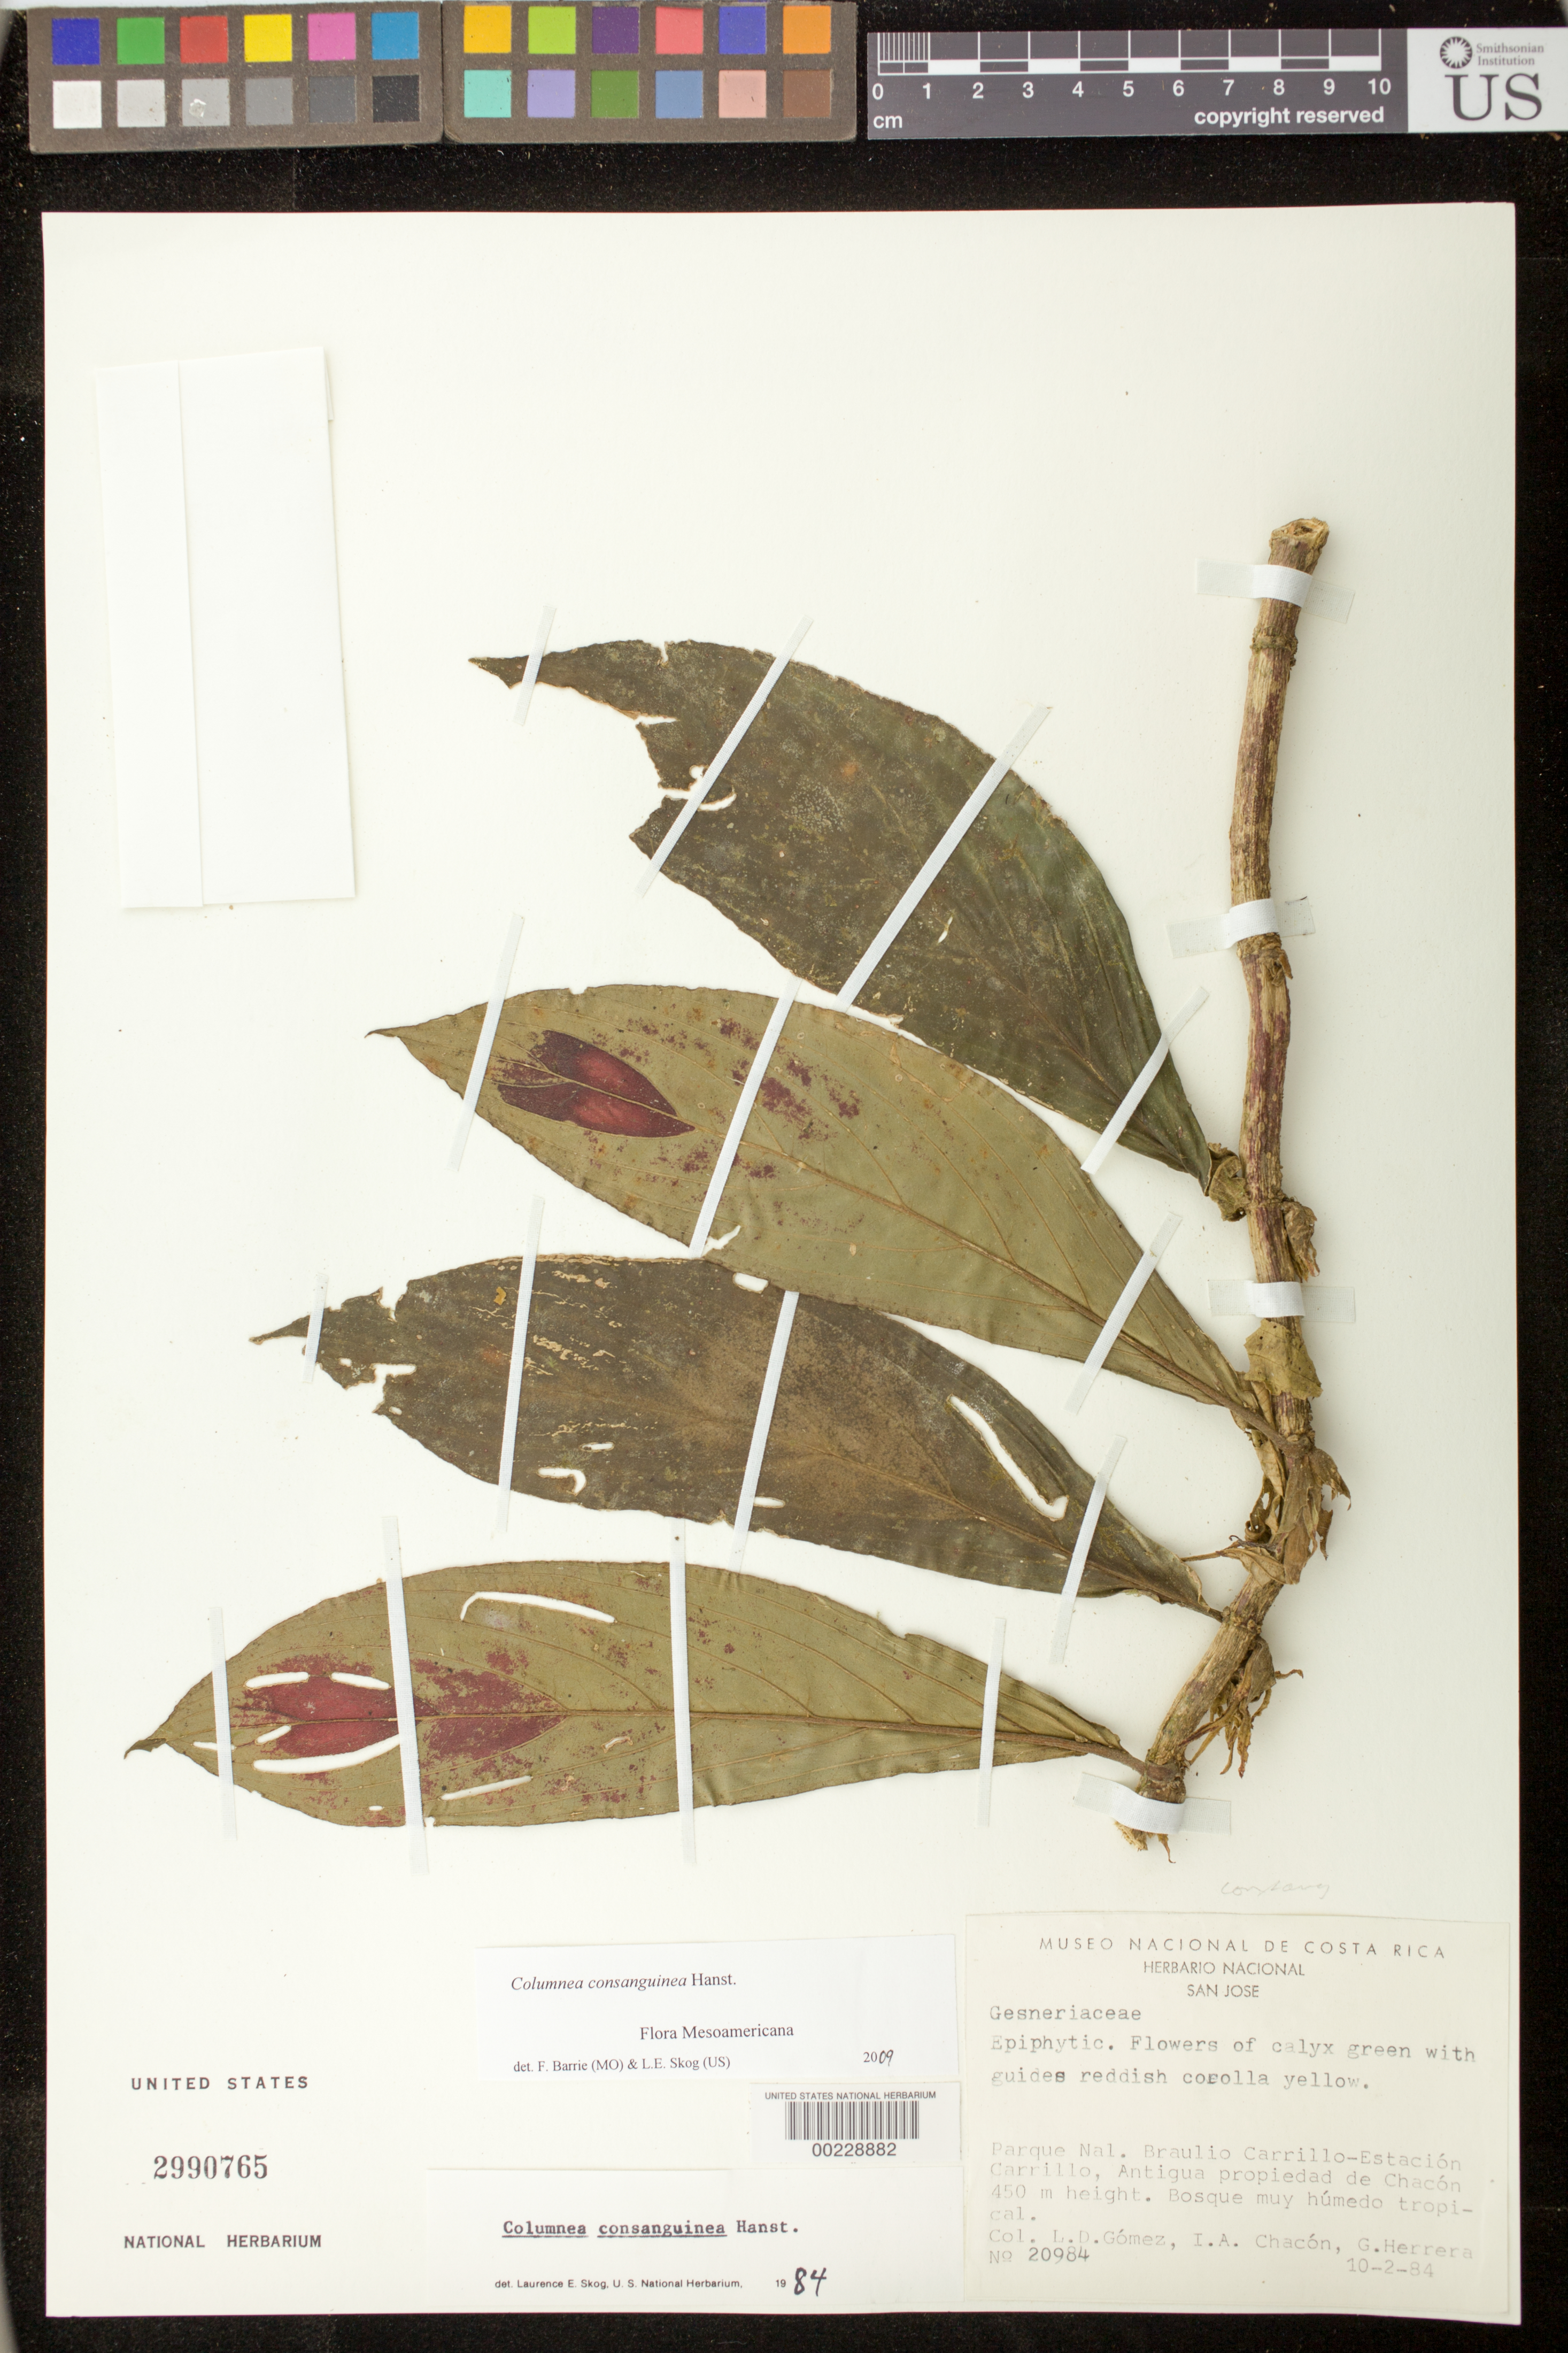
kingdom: Plantae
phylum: Tracheophyta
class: Magnoliopsida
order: Lamiales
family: Gesneriaceae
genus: Columnea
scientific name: Columnea consanguinea Hanst. var. consanguinea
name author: (Hanst.) Hanst.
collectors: L. D. Gómez, I. Chacon & G. Herrera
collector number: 20984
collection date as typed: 10 Feb 1984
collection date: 1984-02-10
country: Costa Rica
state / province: Heredia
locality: Parque Nac. Braulio Carrillo-Estacion Carrillo, antigua propiedad de Chacon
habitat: Very humid tropical forest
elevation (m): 450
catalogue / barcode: US 2990765